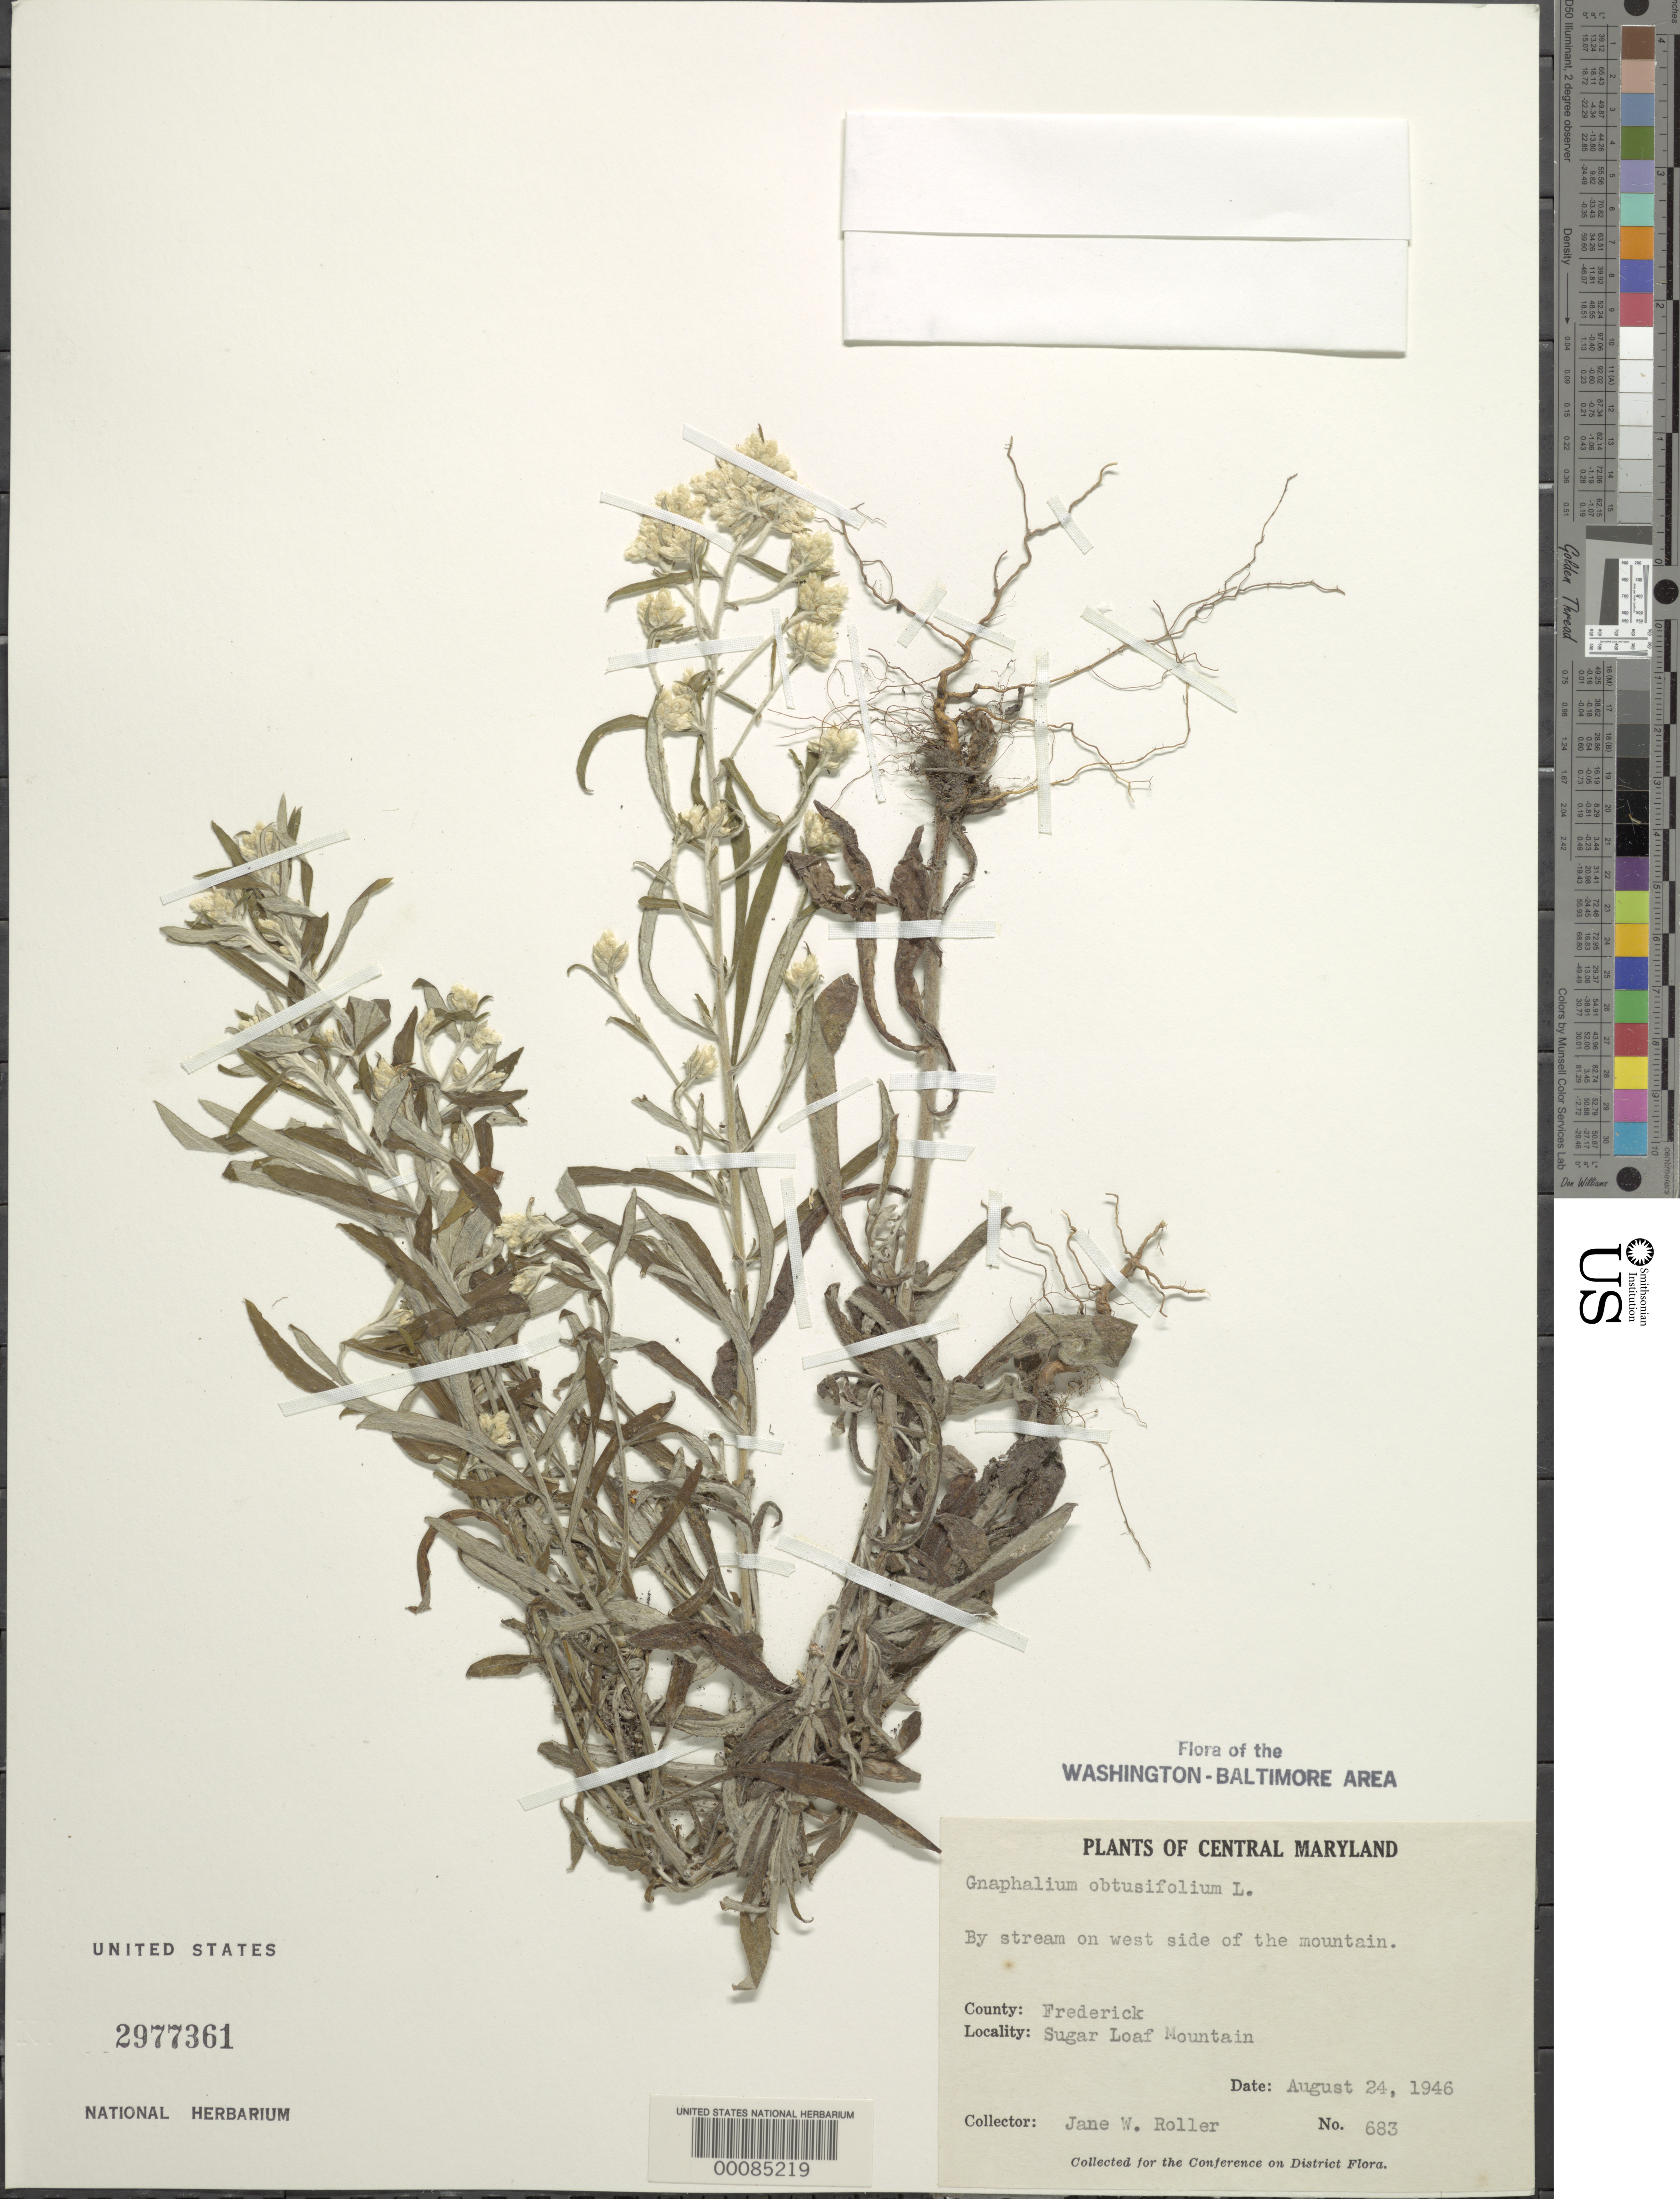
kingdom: Plantae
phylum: Tracheophyta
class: Magnoliopsida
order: Asterales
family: Asteraceae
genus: Pseudognaphalium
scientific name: Pseudognaphalium obtusifolium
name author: (L.) Hilliard & B.L. Burtt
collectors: J. W. Roller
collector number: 683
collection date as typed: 24 Aug 1946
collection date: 1946-08-24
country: United States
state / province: Maryland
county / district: Frederick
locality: West side of Sugar Loaf Mountain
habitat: By stream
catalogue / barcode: US 2977361